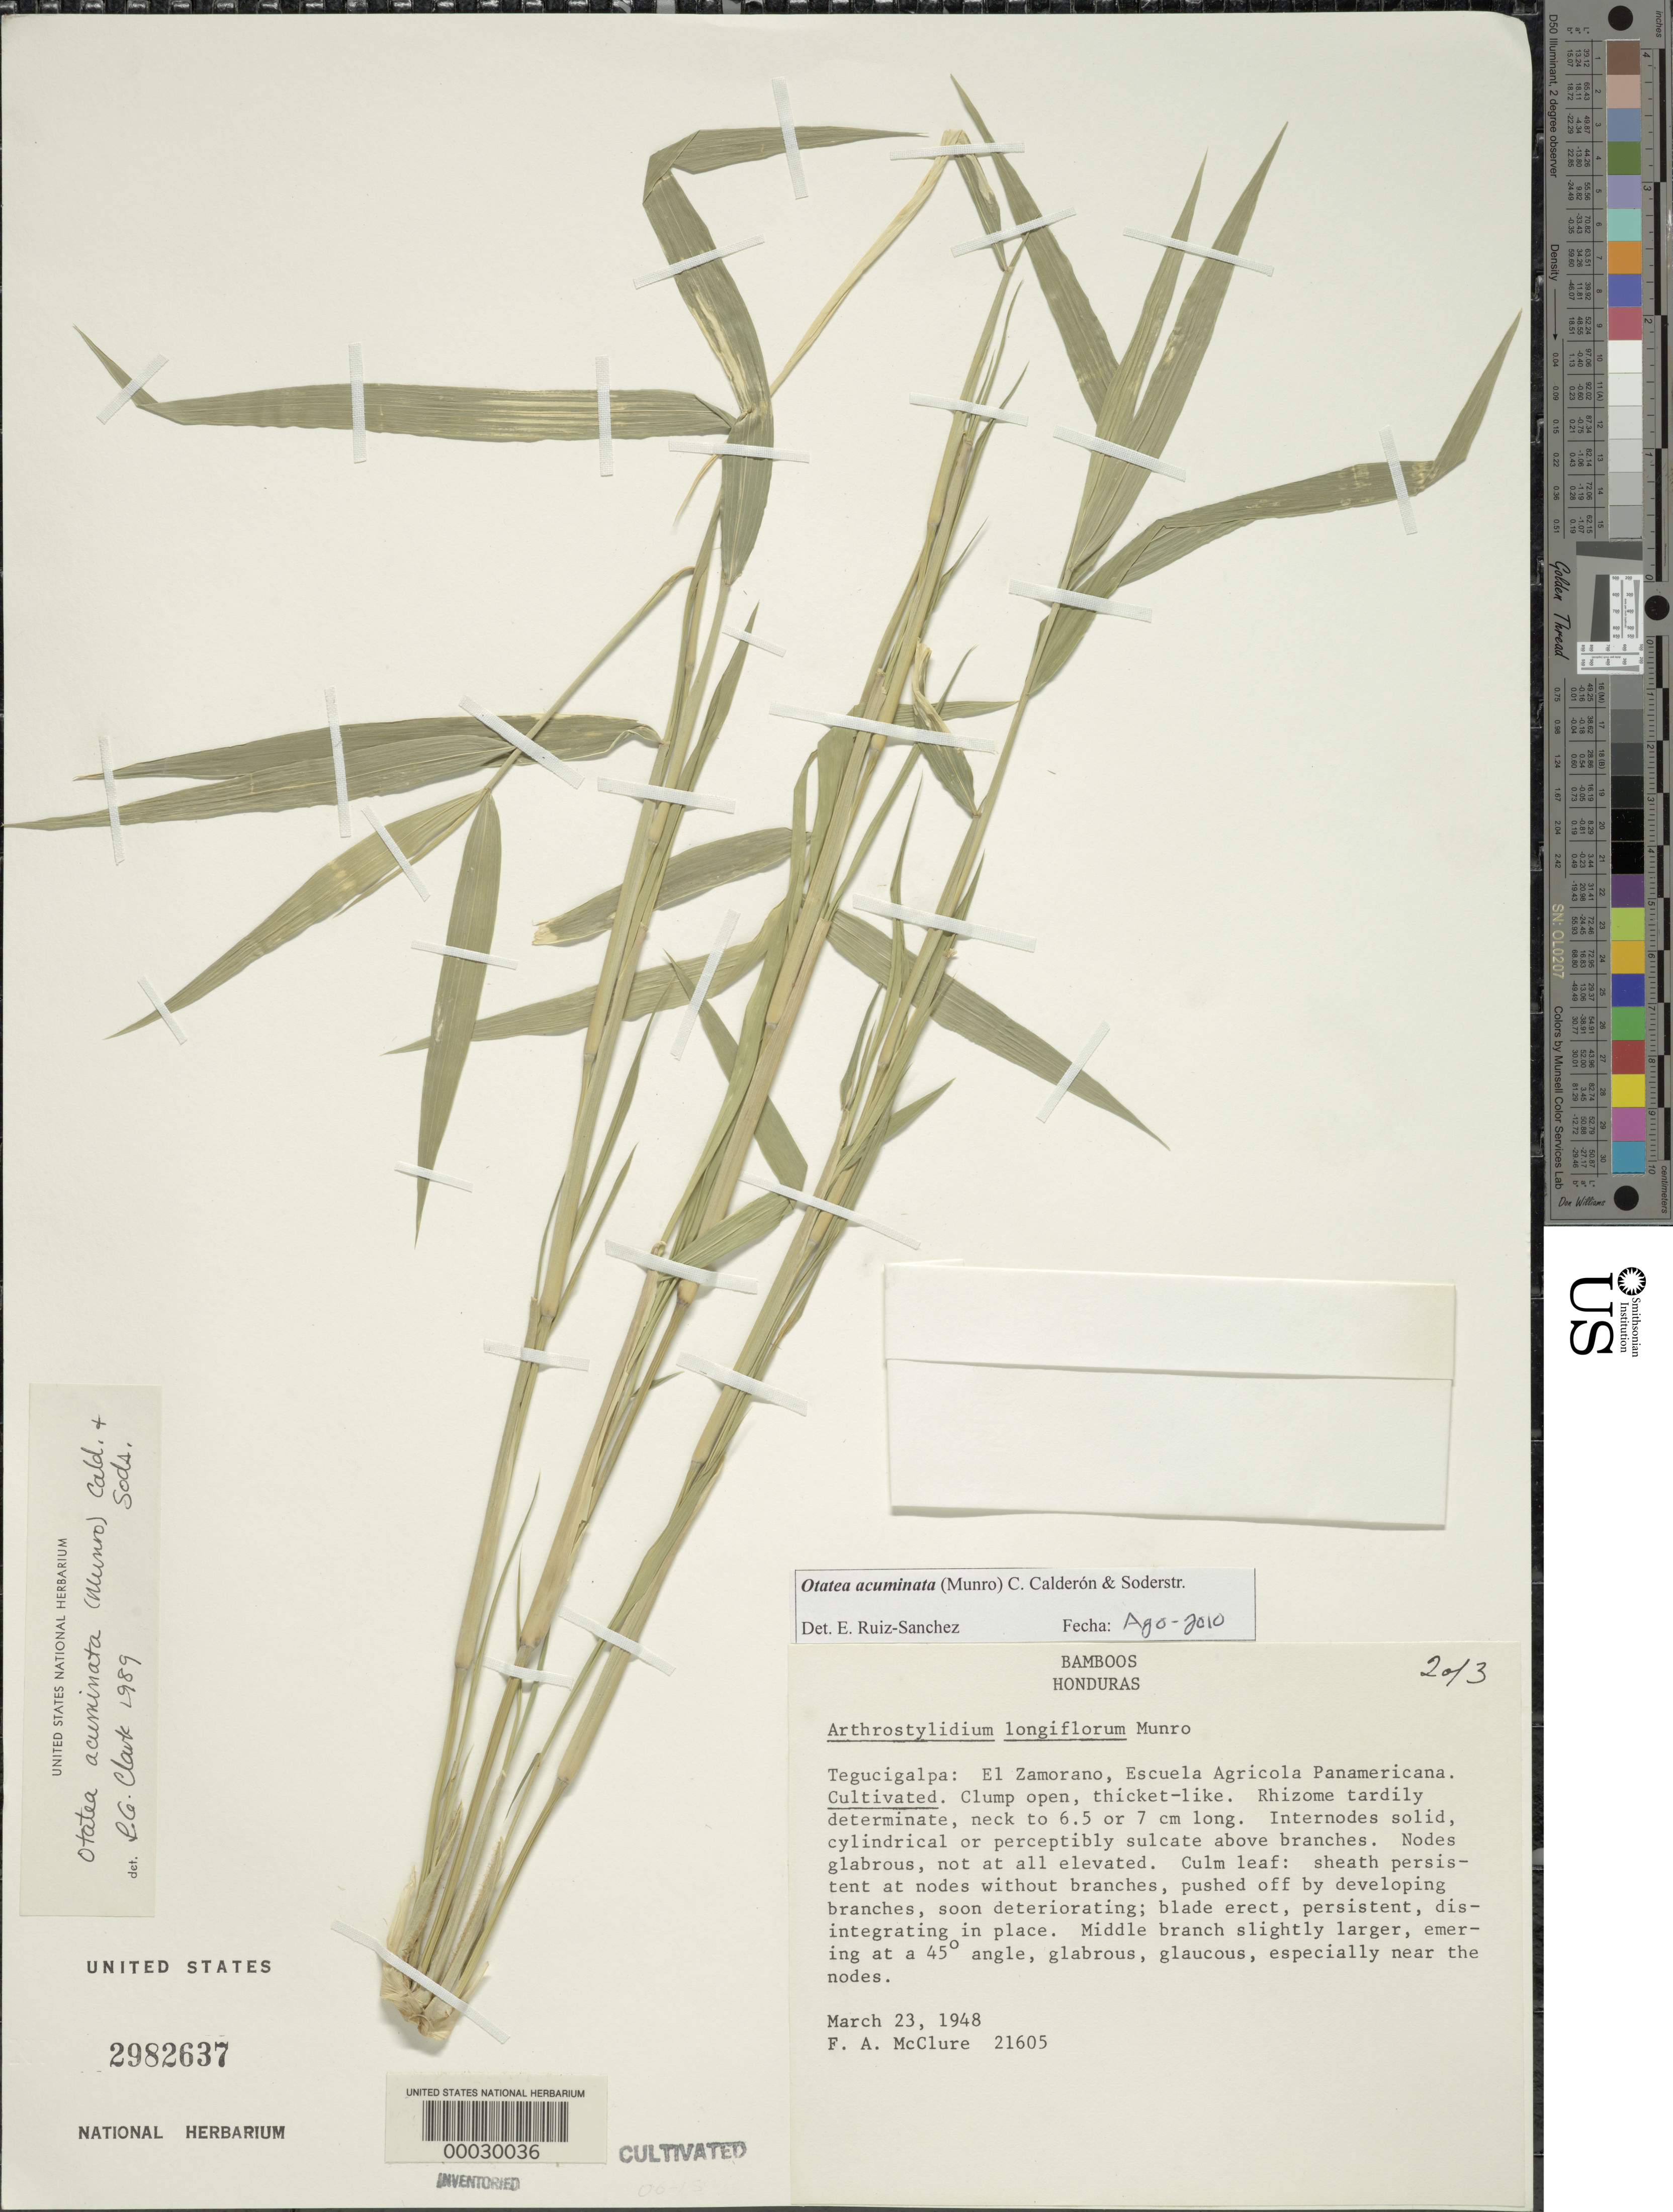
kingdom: Plantae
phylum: Tracheophyta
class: Liliopsida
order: Poales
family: Poaceae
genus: Otatea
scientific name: Otatea acuminata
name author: (Munro) C. E. Calderón & Soderstr.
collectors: F. A. McClure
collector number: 21605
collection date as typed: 23 Mar 1948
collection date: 1948-03-23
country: Honduras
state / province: Fco. Morazán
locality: El Zamorano , Escuela Agricola Panamericana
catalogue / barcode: US 2982637